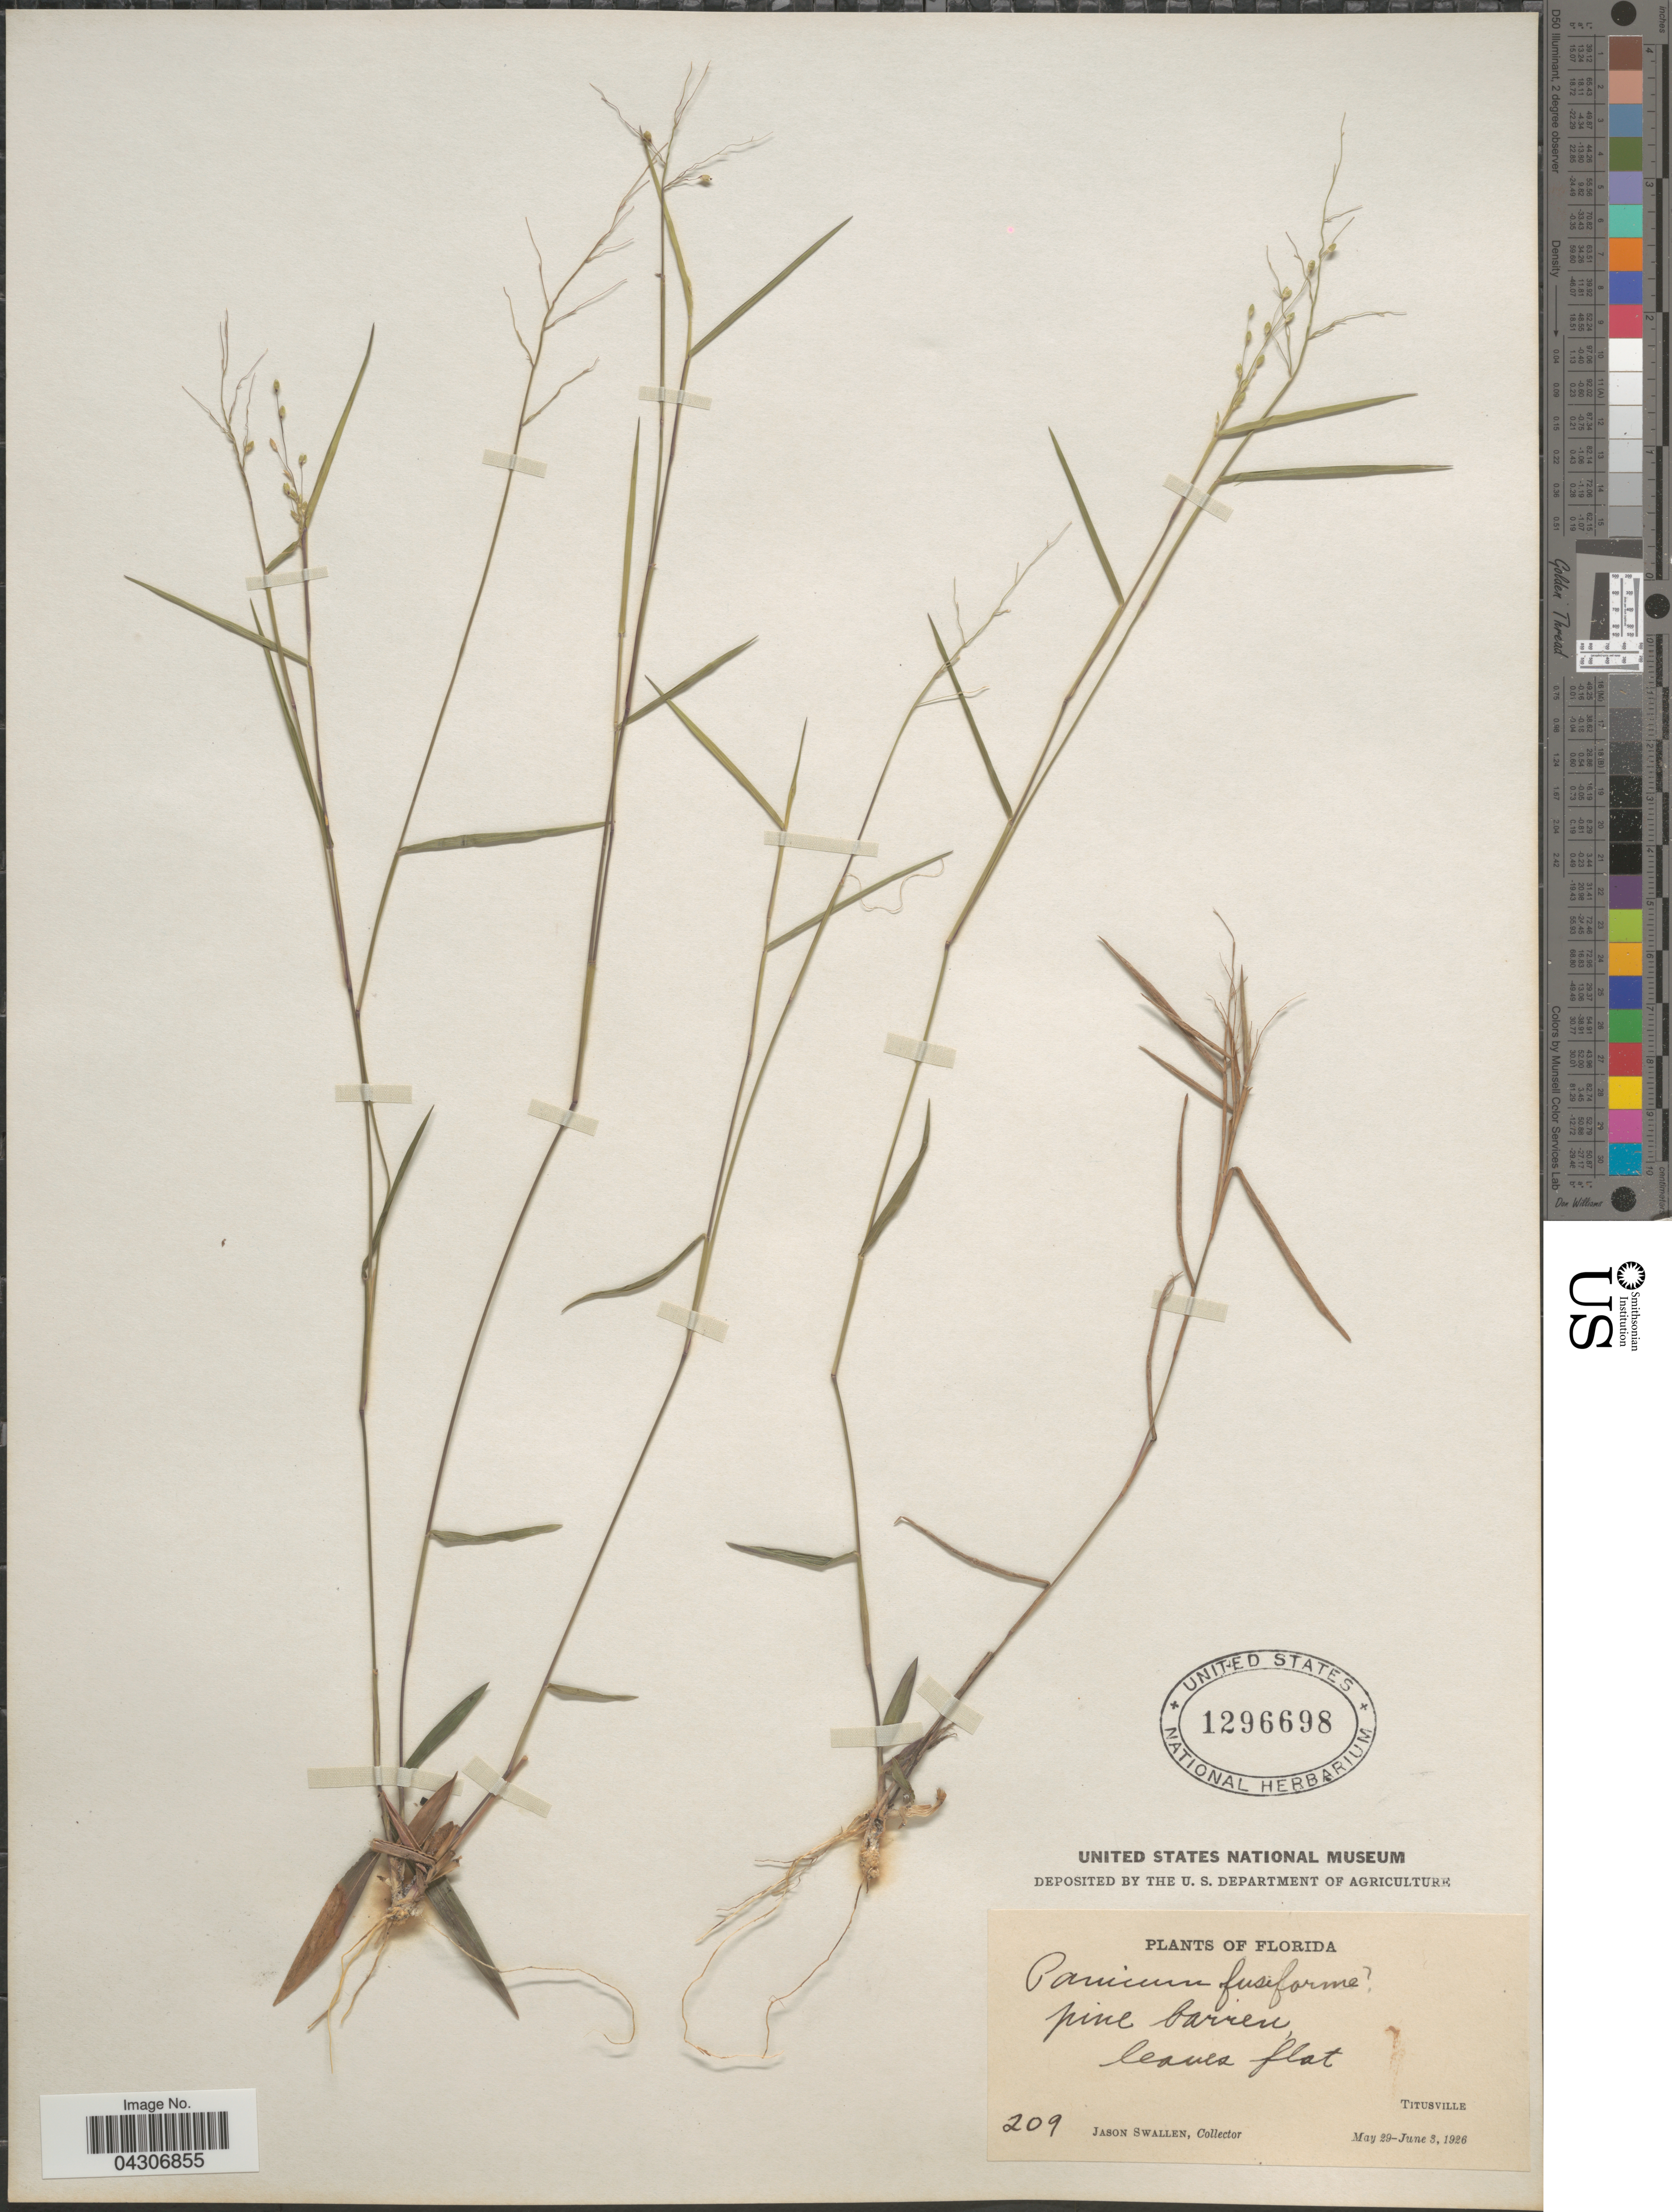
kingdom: Plantae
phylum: Tracheophyta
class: Liliopsida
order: Poales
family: Poaceae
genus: Dichanthelium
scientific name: Dichanthelium aciculare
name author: (Desv. ex Poir.) Gould & C.A. Clark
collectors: J. R. Swallen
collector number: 209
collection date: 1926-05-29/1926-06-03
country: United States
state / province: Florida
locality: Titusville.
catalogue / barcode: US 1296698